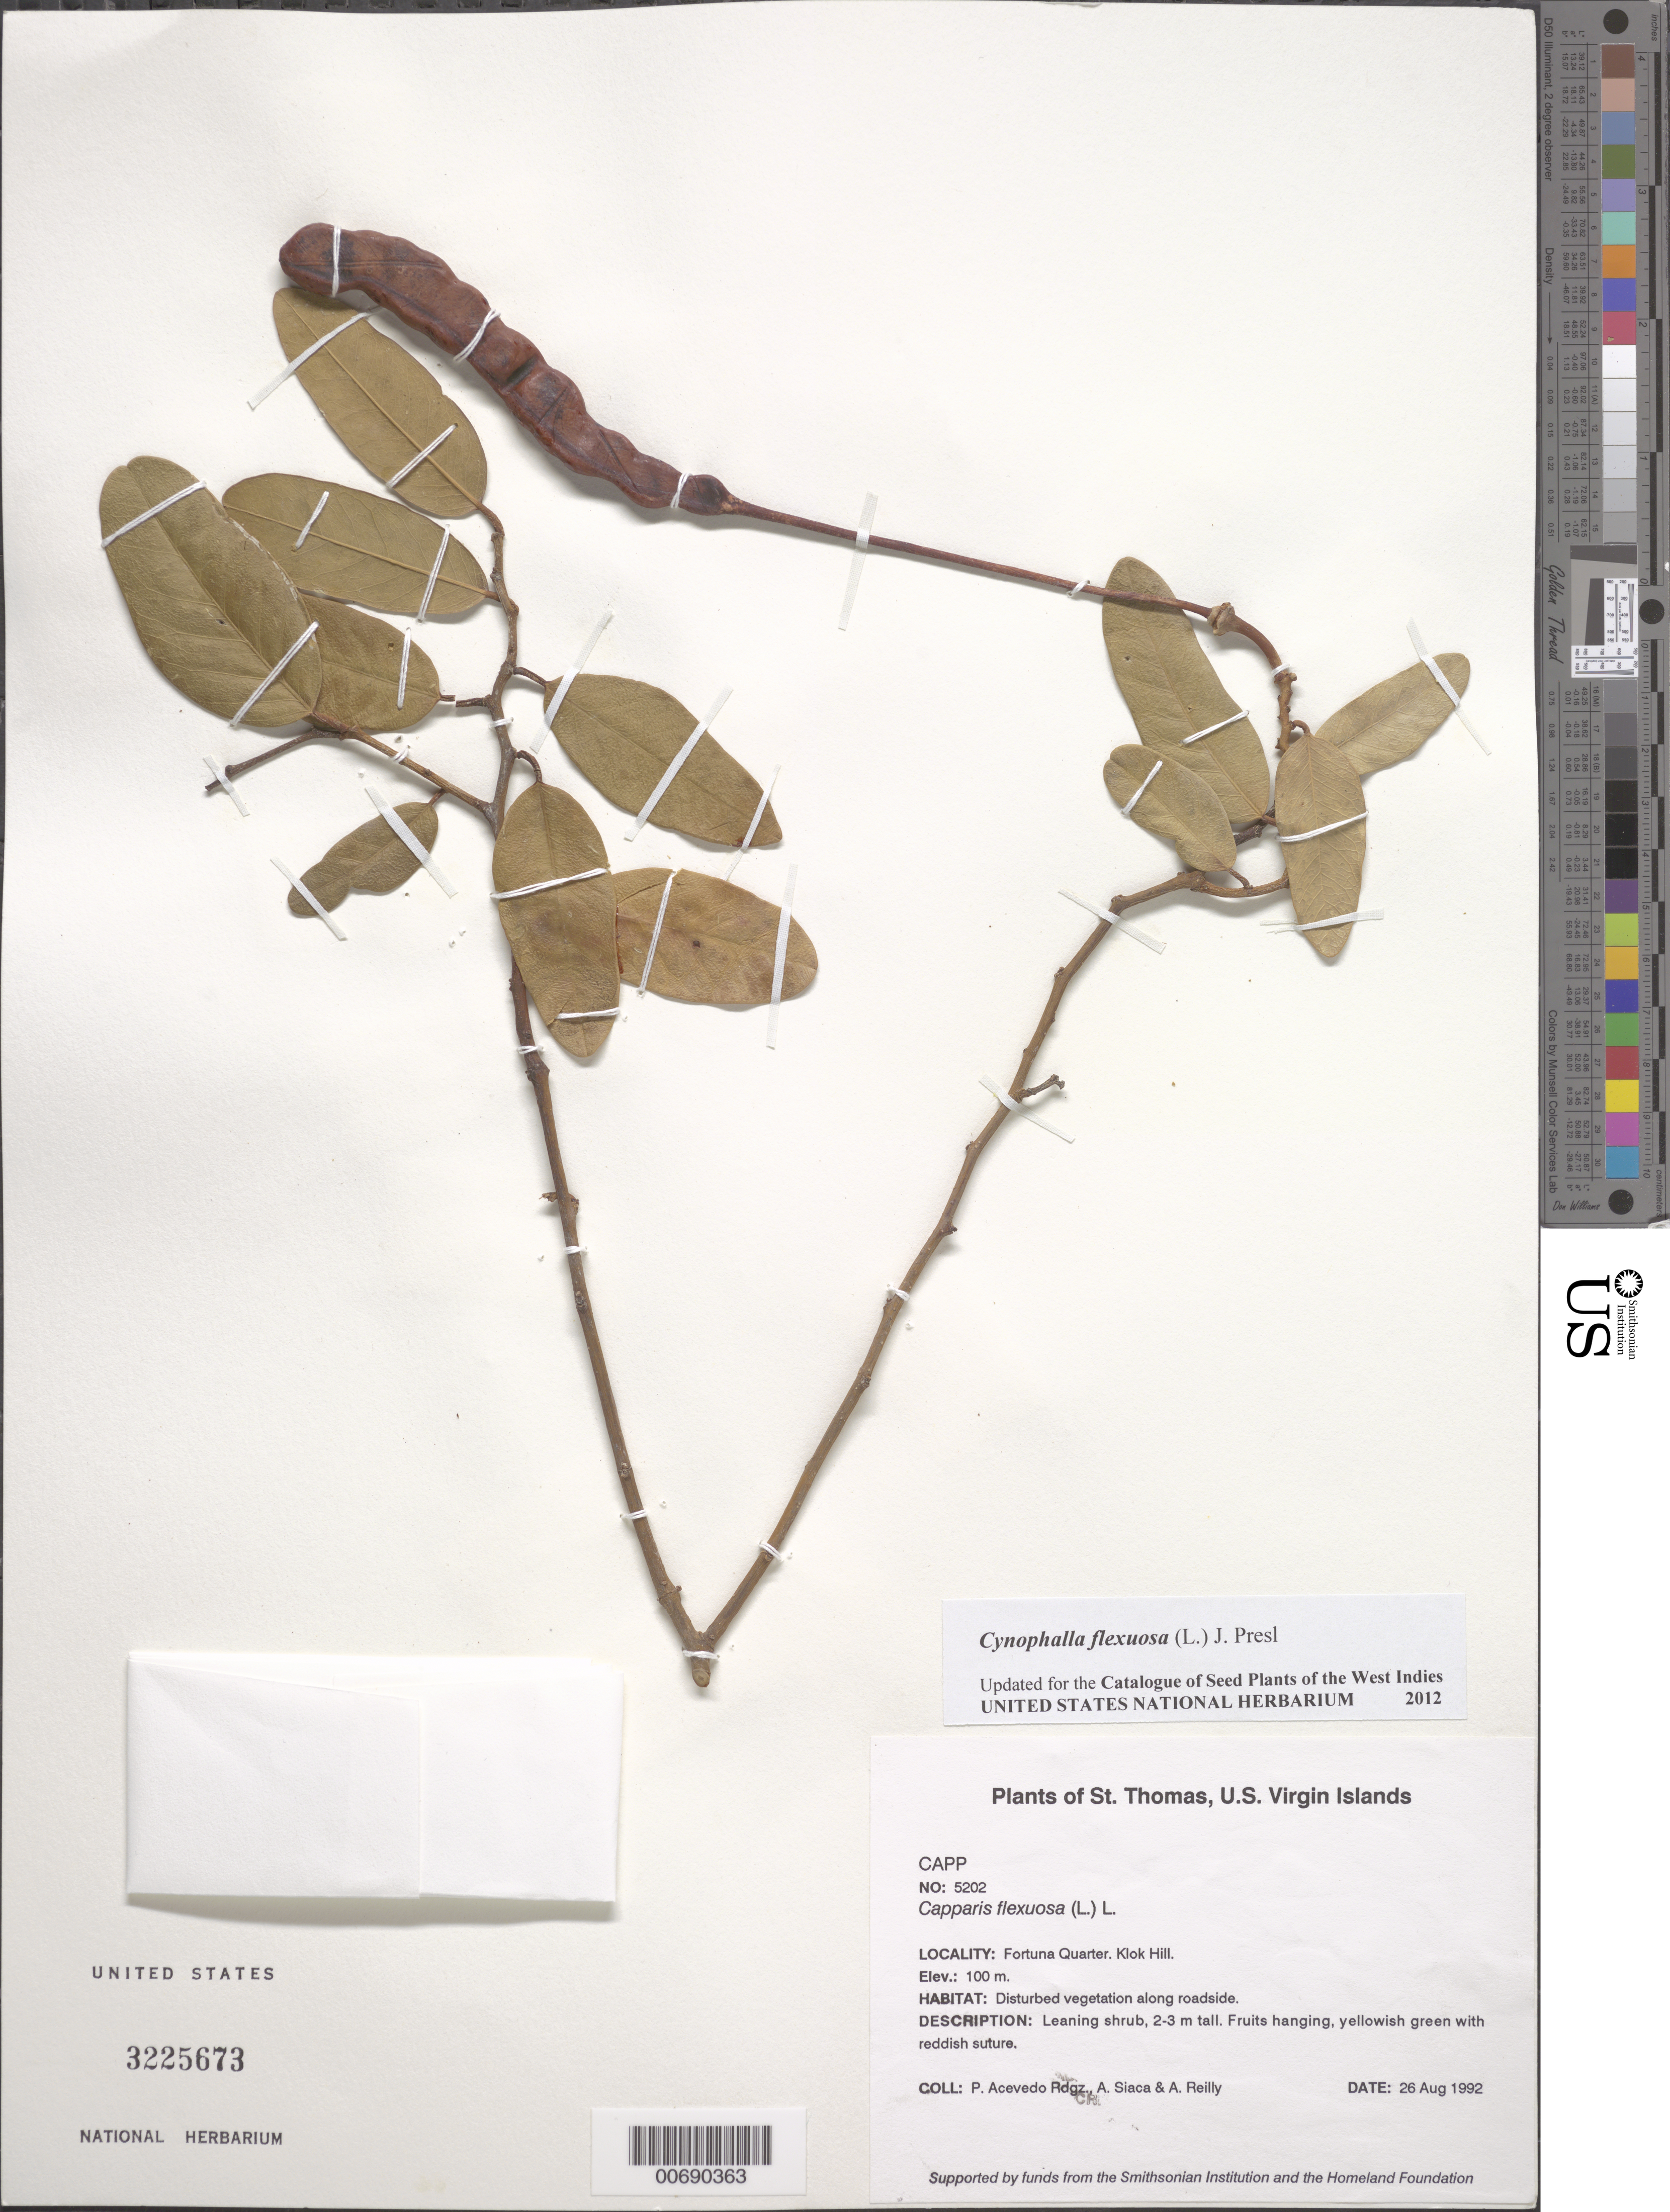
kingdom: Plantae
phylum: Tracheophyta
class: Magnoliopsida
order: Brassicales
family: Capparaceae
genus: Cynophalla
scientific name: Cynophalla flexuosa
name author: (L.) J. Presl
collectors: P. Acevedo-Rodr., A. Siaca & A. Reilly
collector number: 5202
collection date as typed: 26 Aug 1992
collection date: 1992-08-26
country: U.S. Virgin Islands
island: St. Thomas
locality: Fortuna Quarter. Klok Hill.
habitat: Disturbed vegetation along roadside.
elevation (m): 100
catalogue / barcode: US 3225673